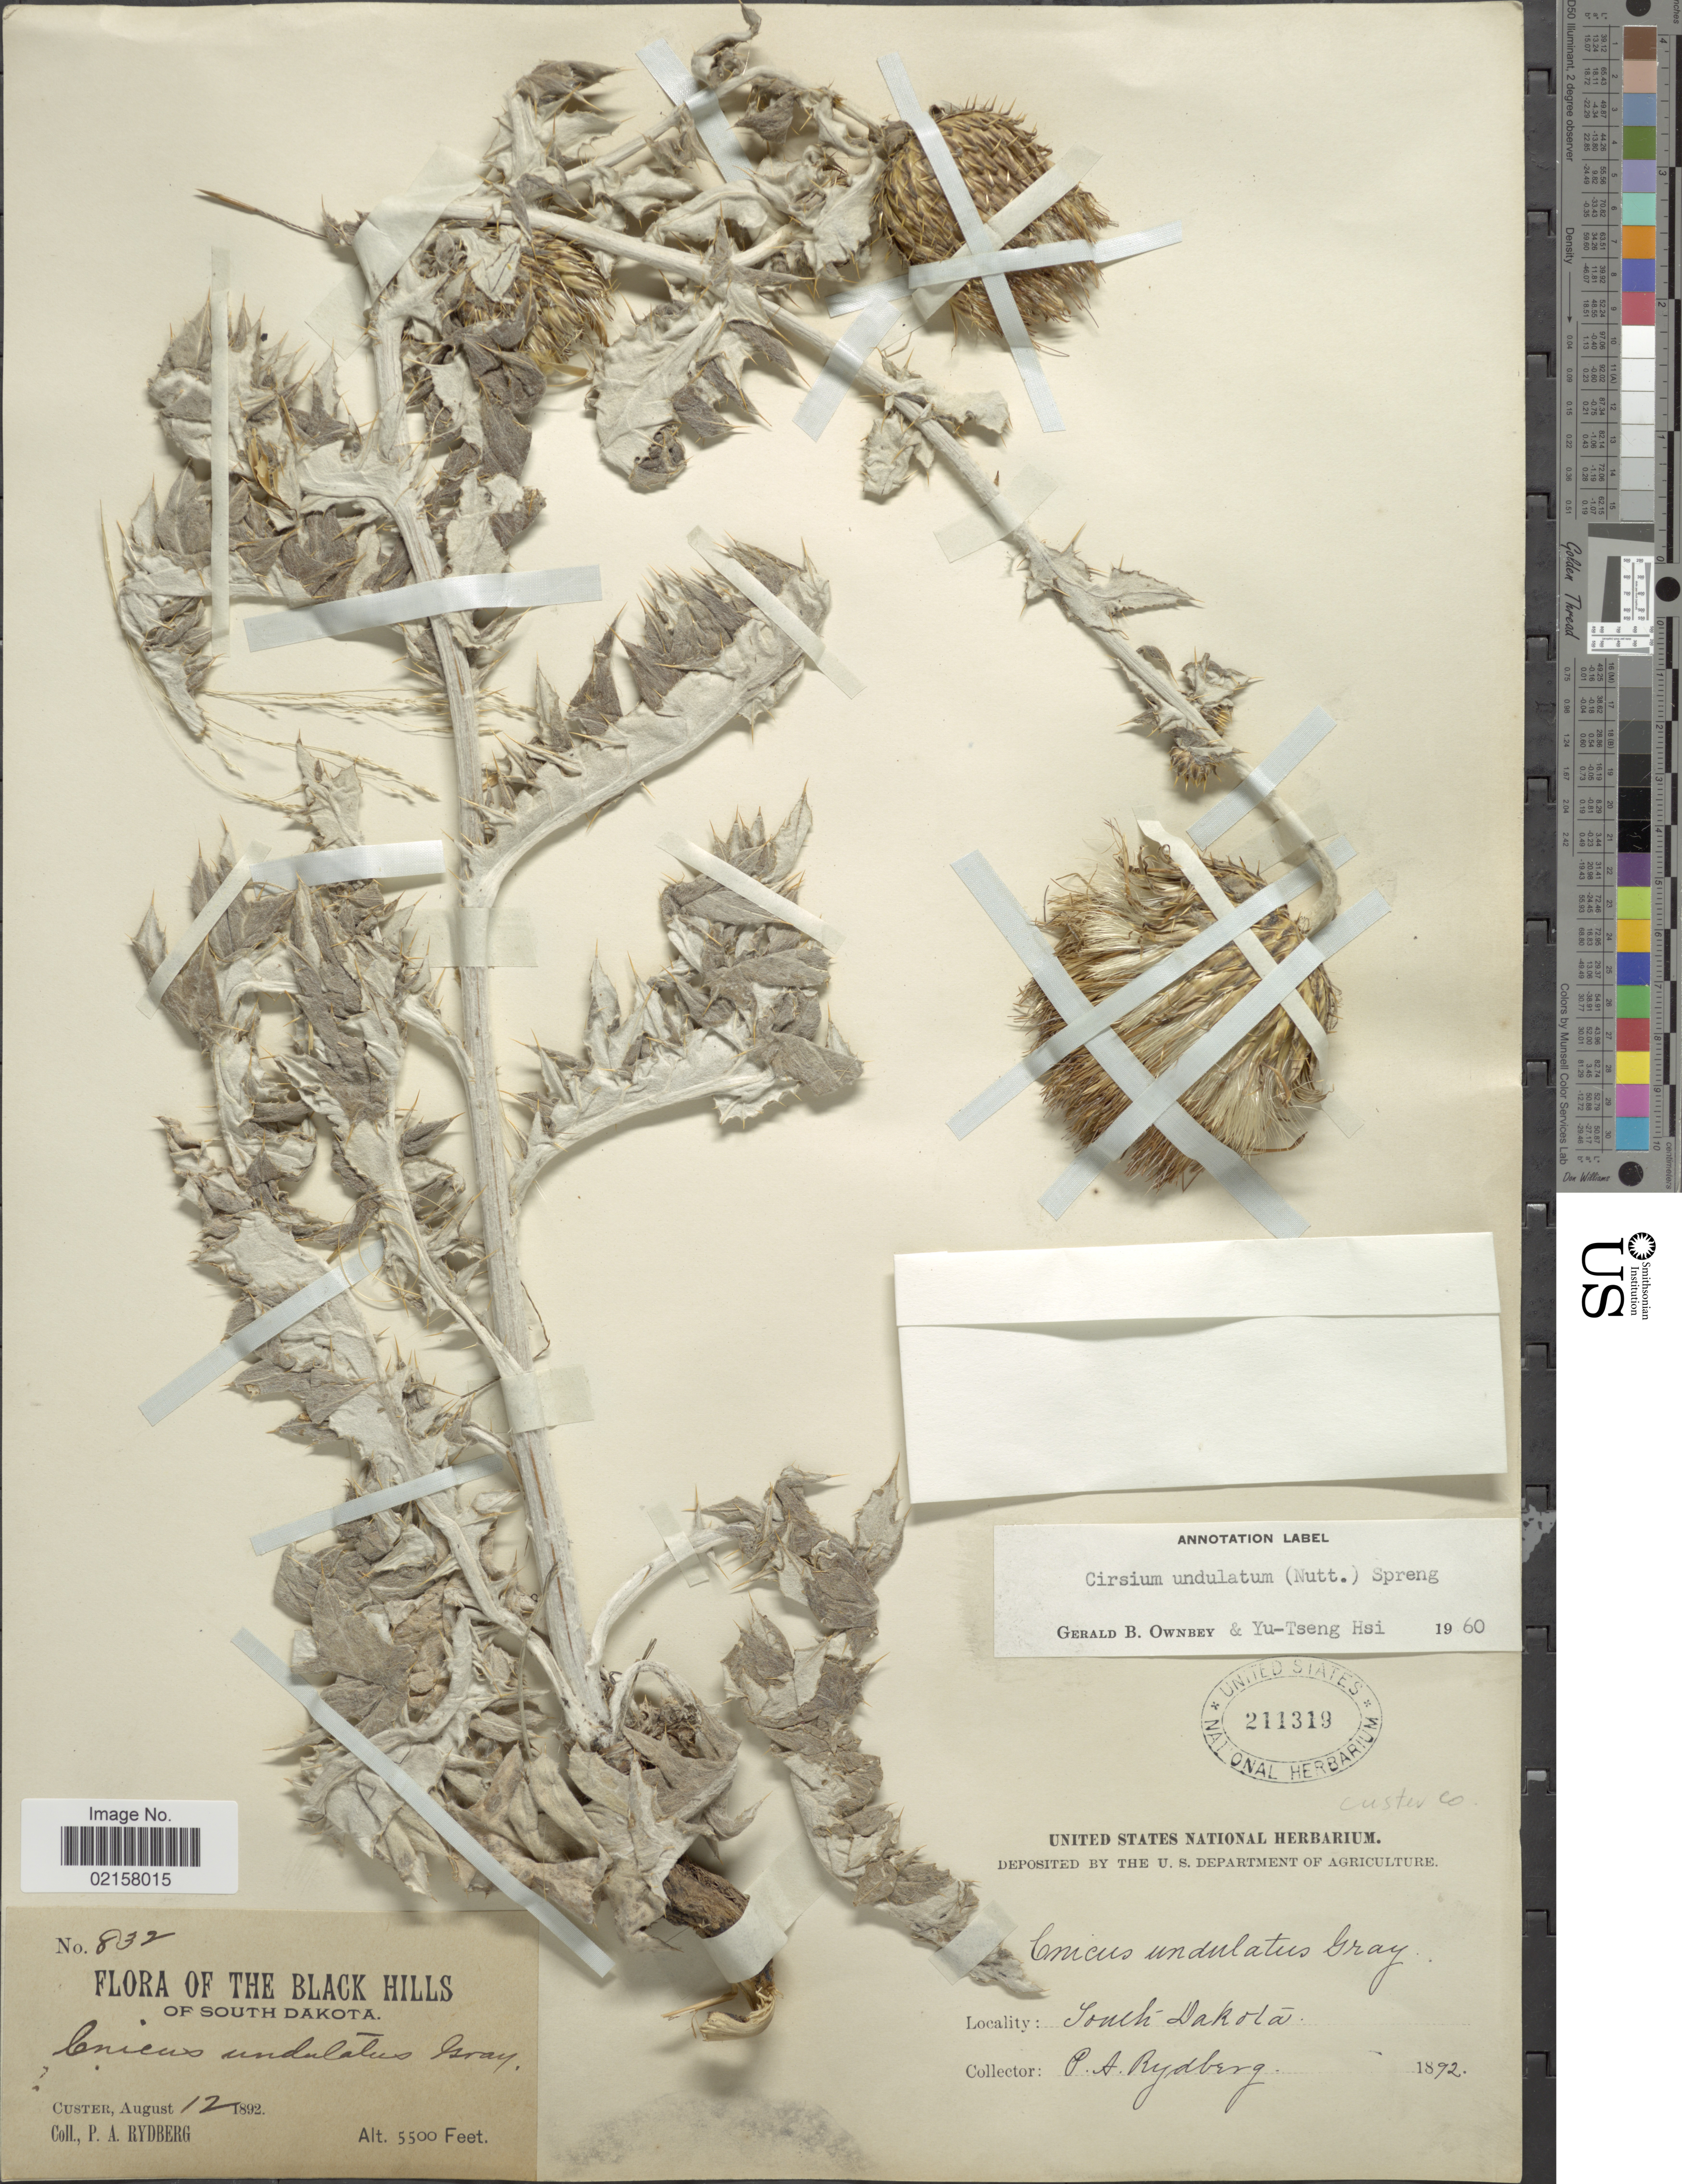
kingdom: Plantae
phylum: Tracheophyta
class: Magnoliopsida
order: Asterales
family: Asteraceae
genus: Cirsium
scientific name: Cirsium undulatum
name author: (Nutt.) Spreng.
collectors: P. A. Rydberg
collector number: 832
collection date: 1892-08-12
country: United States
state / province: South Dakota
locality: The Black Hills, Custer Co.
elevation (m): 1676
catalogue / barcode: US 211319